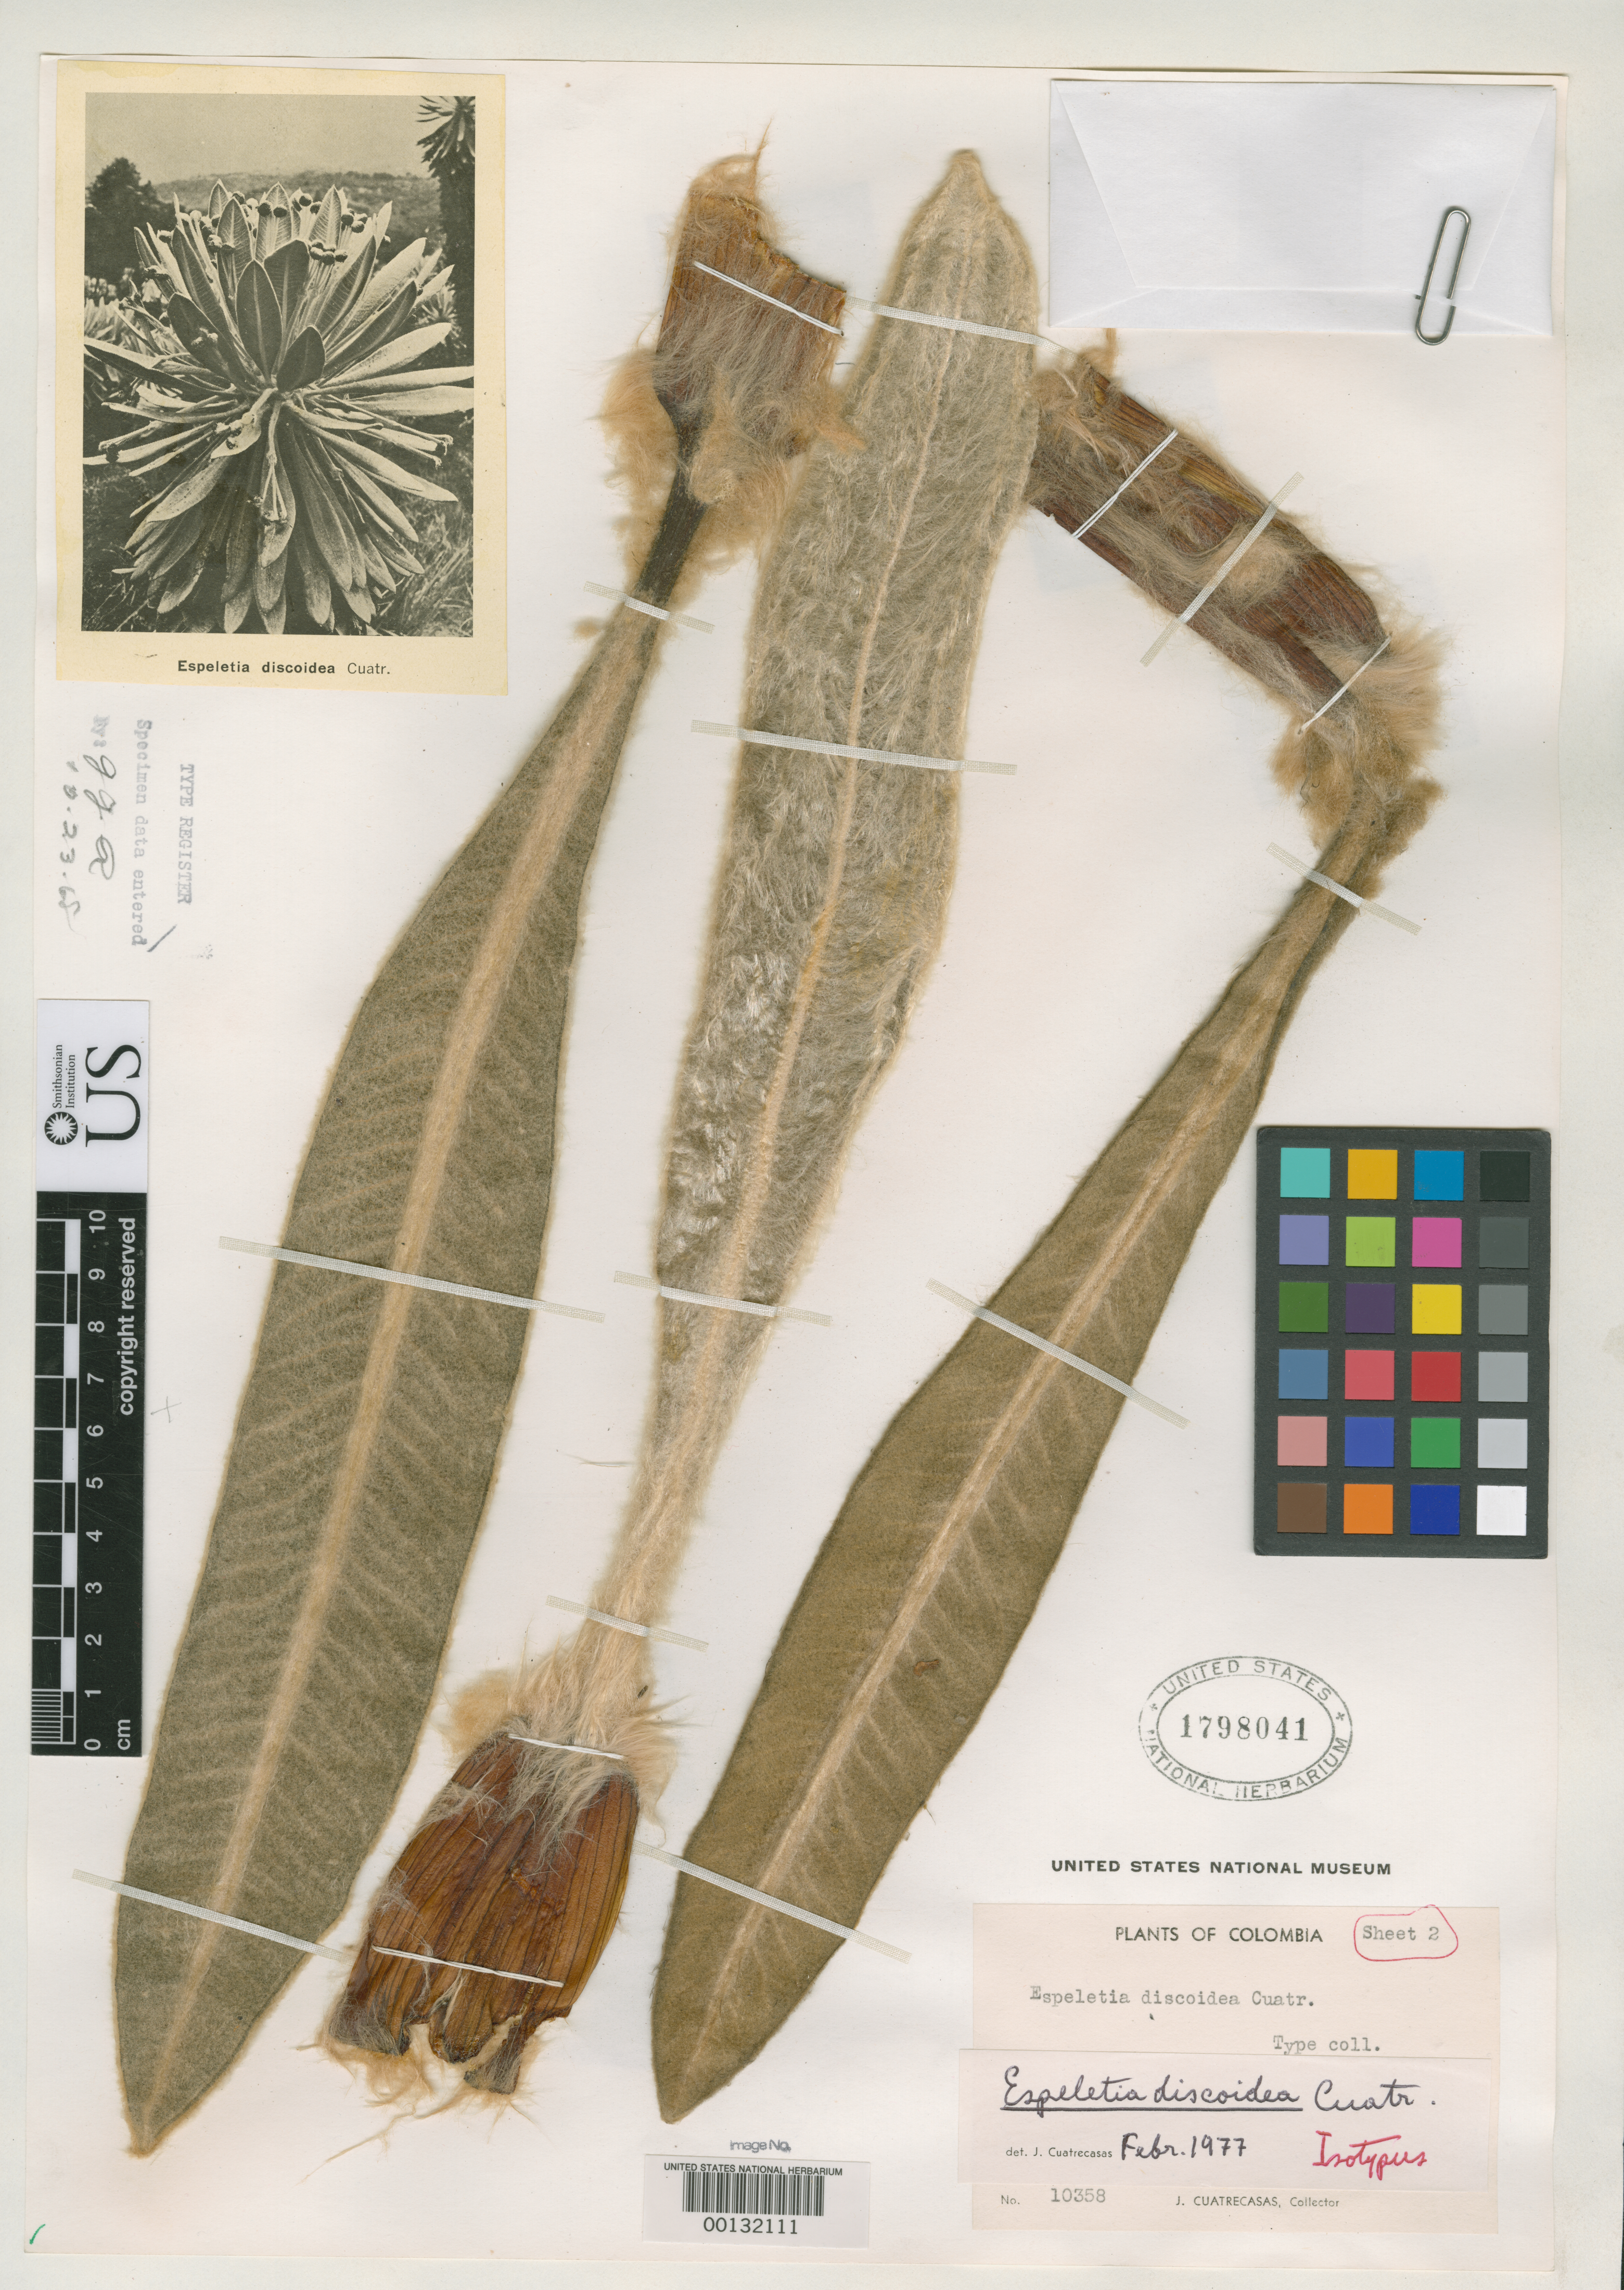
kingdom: Plantae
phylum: Tracheophyta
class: Magnoliopsida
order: Asterales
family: Asteraceae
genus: Espeletia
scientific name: Espeletia discoidea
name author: Cuatrec.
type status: Isotype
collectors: J. Cuatrecasas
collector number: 10358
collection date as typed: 03 Aug 1940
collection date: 1940-08-03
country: Colombia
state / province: Boyacá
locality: Alto de Canutos, Vertiente sur, Páramo de Guantiva, Cordillera Oriental. [Alto de Canutos, S slope, Páramo de Guantiva, Cordillera Oriental.]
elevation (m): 3300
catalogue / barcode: US 1798041